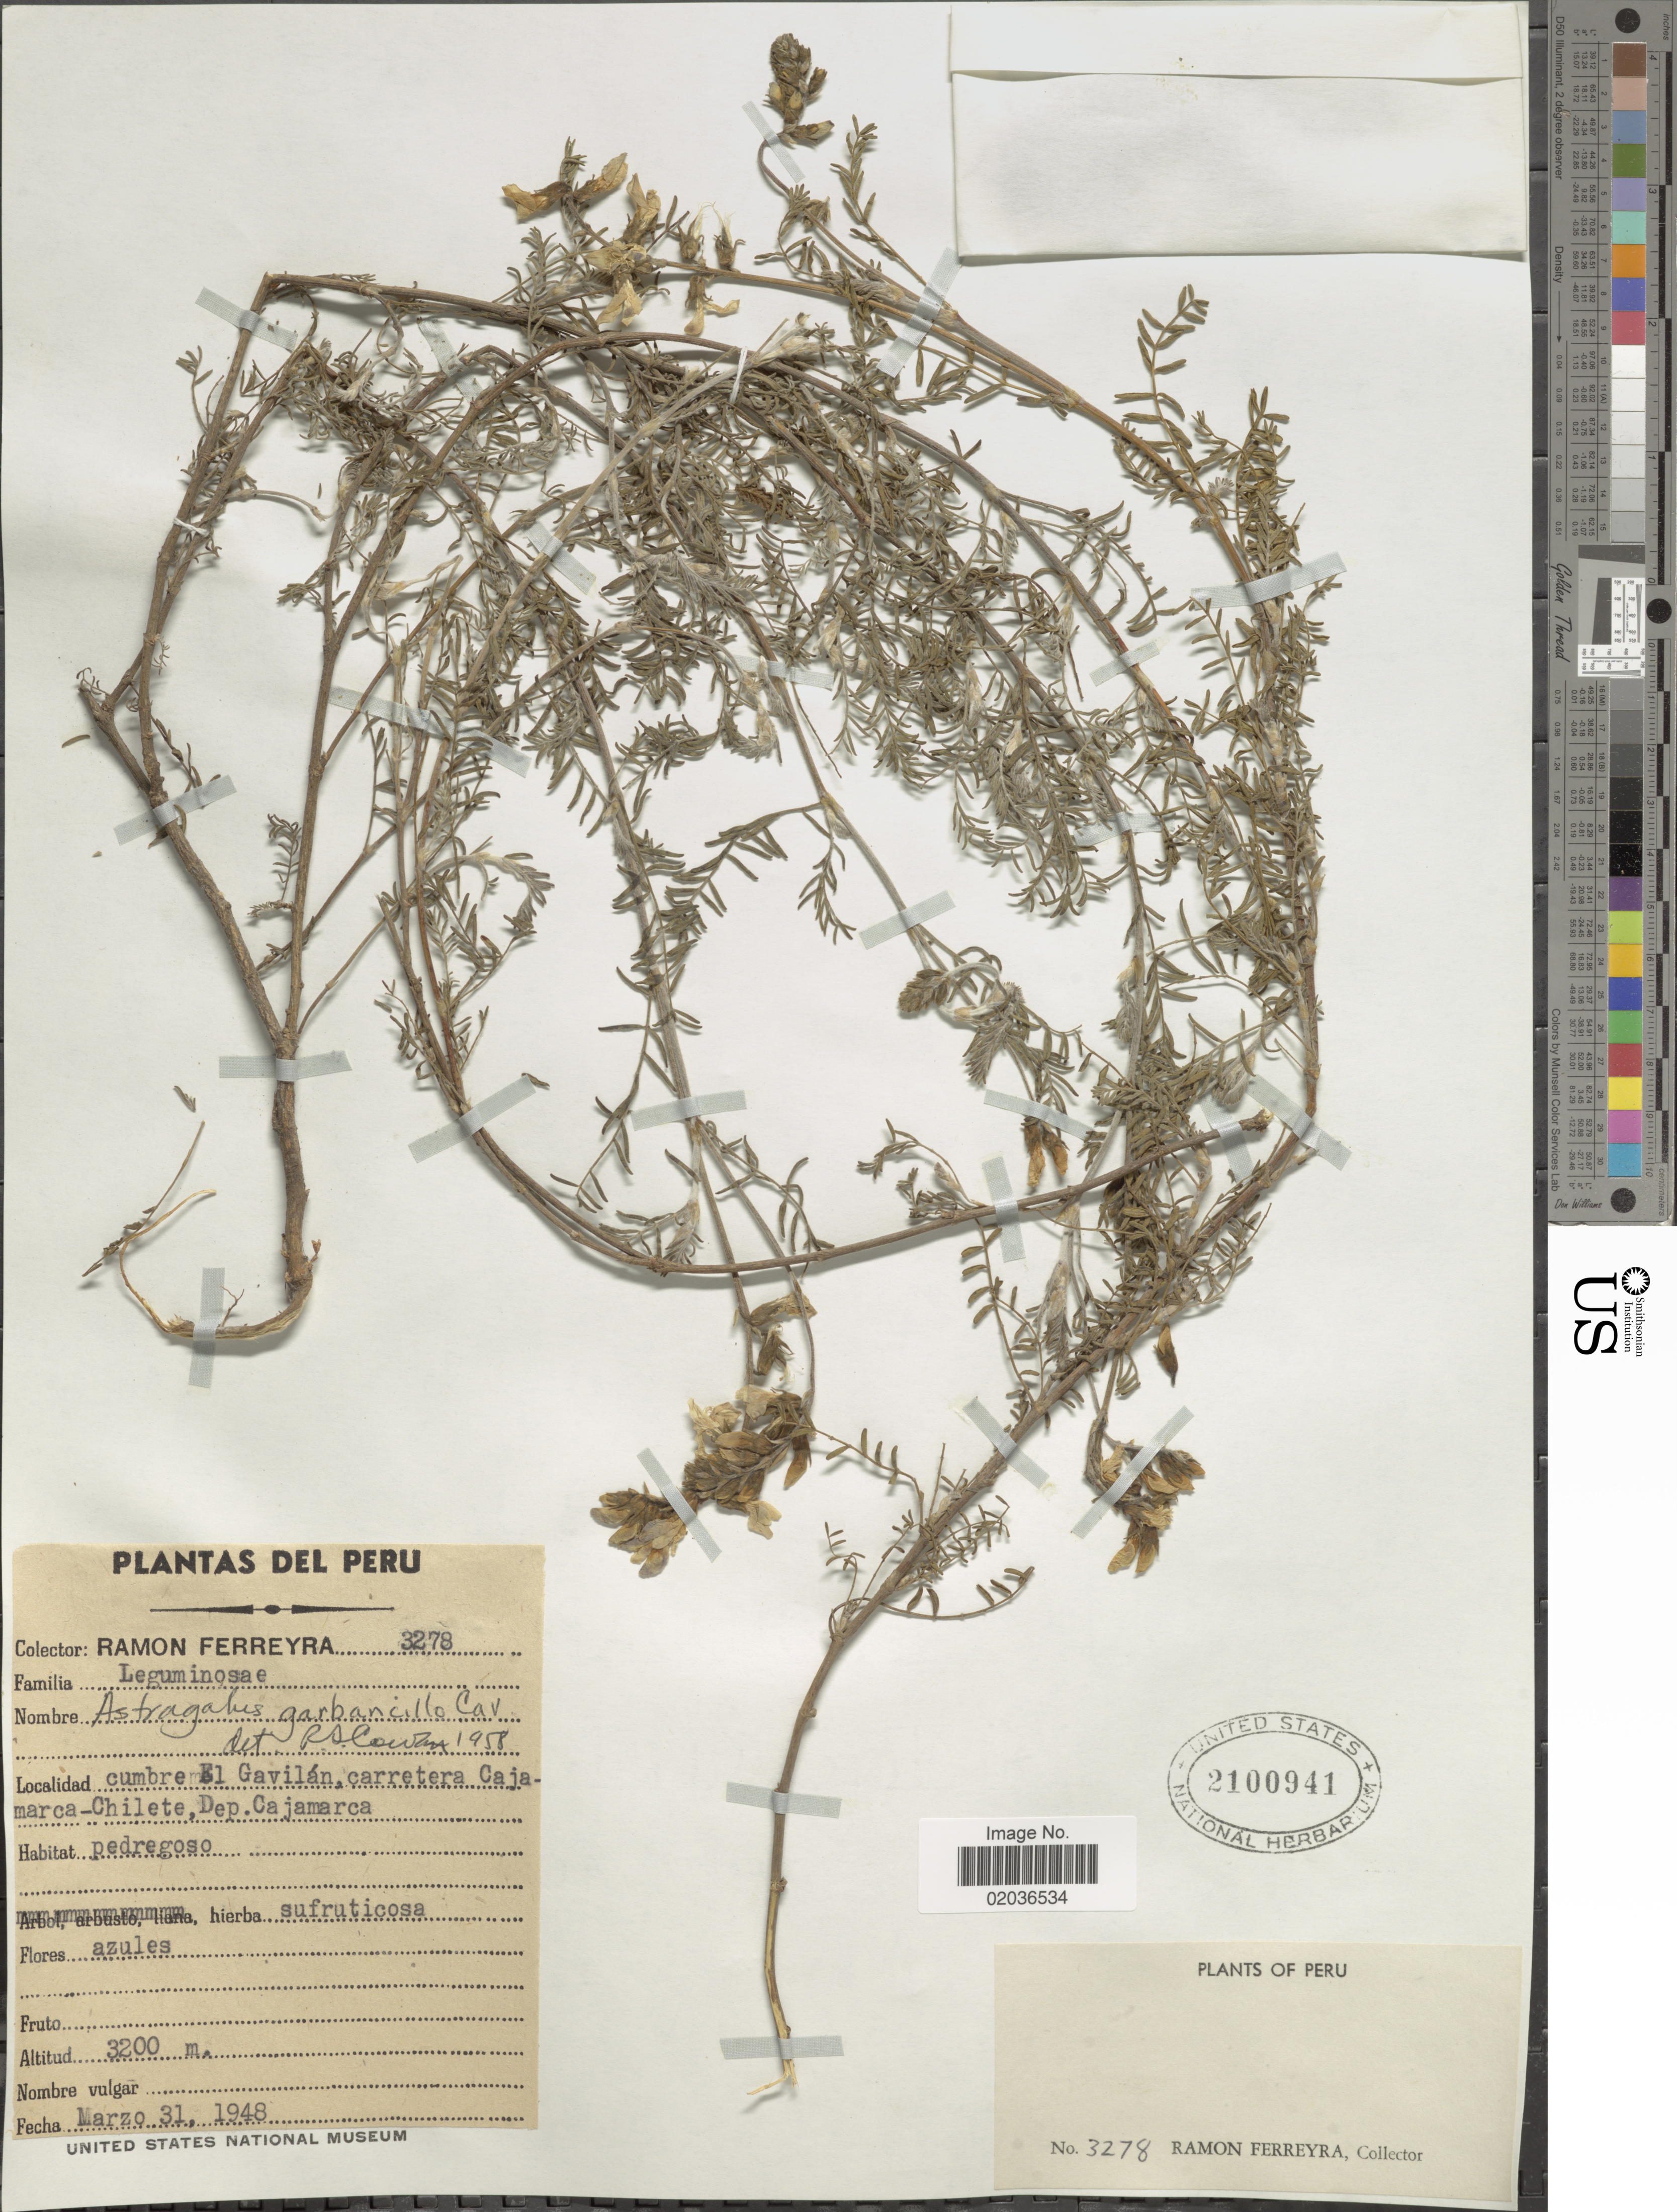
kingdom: Plantae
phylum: Tracheophyta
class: Magnoliopsida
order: Fabales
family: Fabaceae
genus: Astragalus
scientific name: Astragalus garbancillo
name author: Cav.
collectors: R. A. Ferreyra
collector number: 3278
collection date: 1948-03-31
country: Peru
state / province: Cajamarca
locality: Cumbre El Gavilán, carretera Cajamarca-Chilete, Dep. Cajamarca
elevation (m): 3200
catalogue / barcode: US 2100941